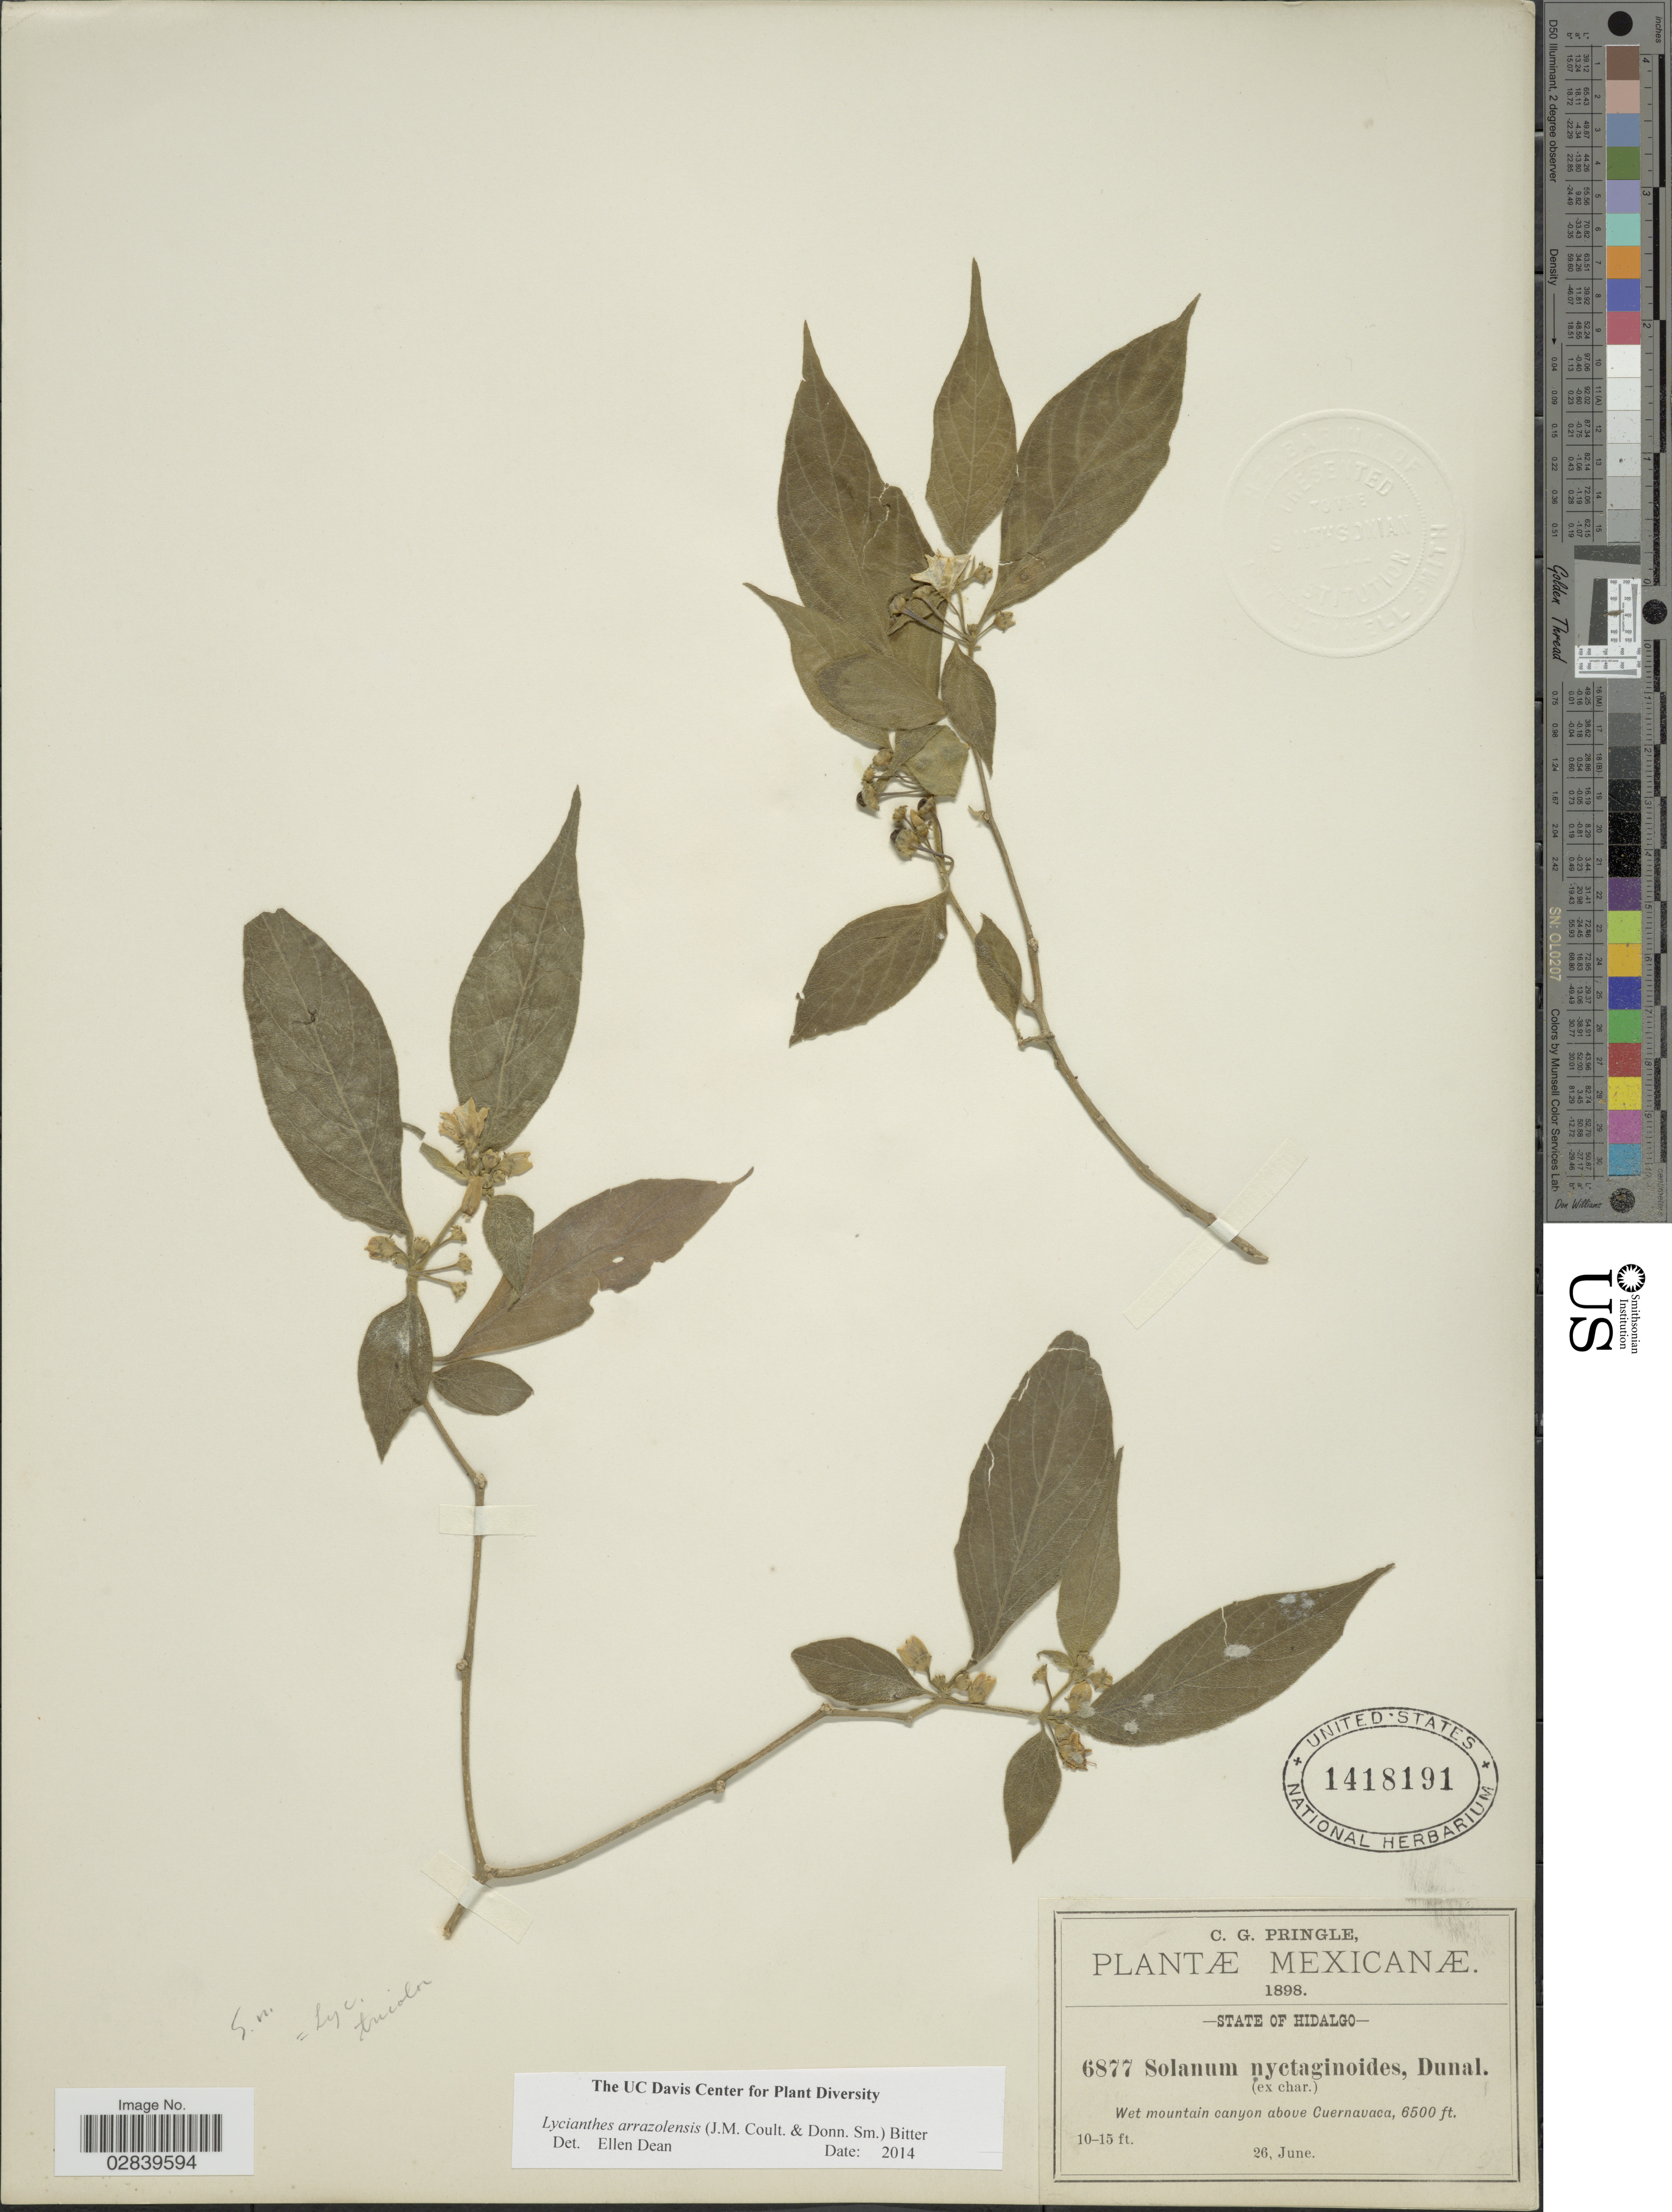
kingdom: Plantae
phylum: Tracheophyta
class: Magnoliopsida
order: Solanales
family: Solanaceae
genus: Lycianthes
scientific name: Lycianthes arrazolensis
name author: (J.M. Coult. & Donn. Sm.) Bitter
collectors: C. G. Pringle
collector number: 6877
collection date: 1898-06-26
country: Mexico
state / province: Hidalgo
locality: Wet mountain canyon above Cuernavaca.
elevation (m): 1981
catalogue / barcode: US 1418191